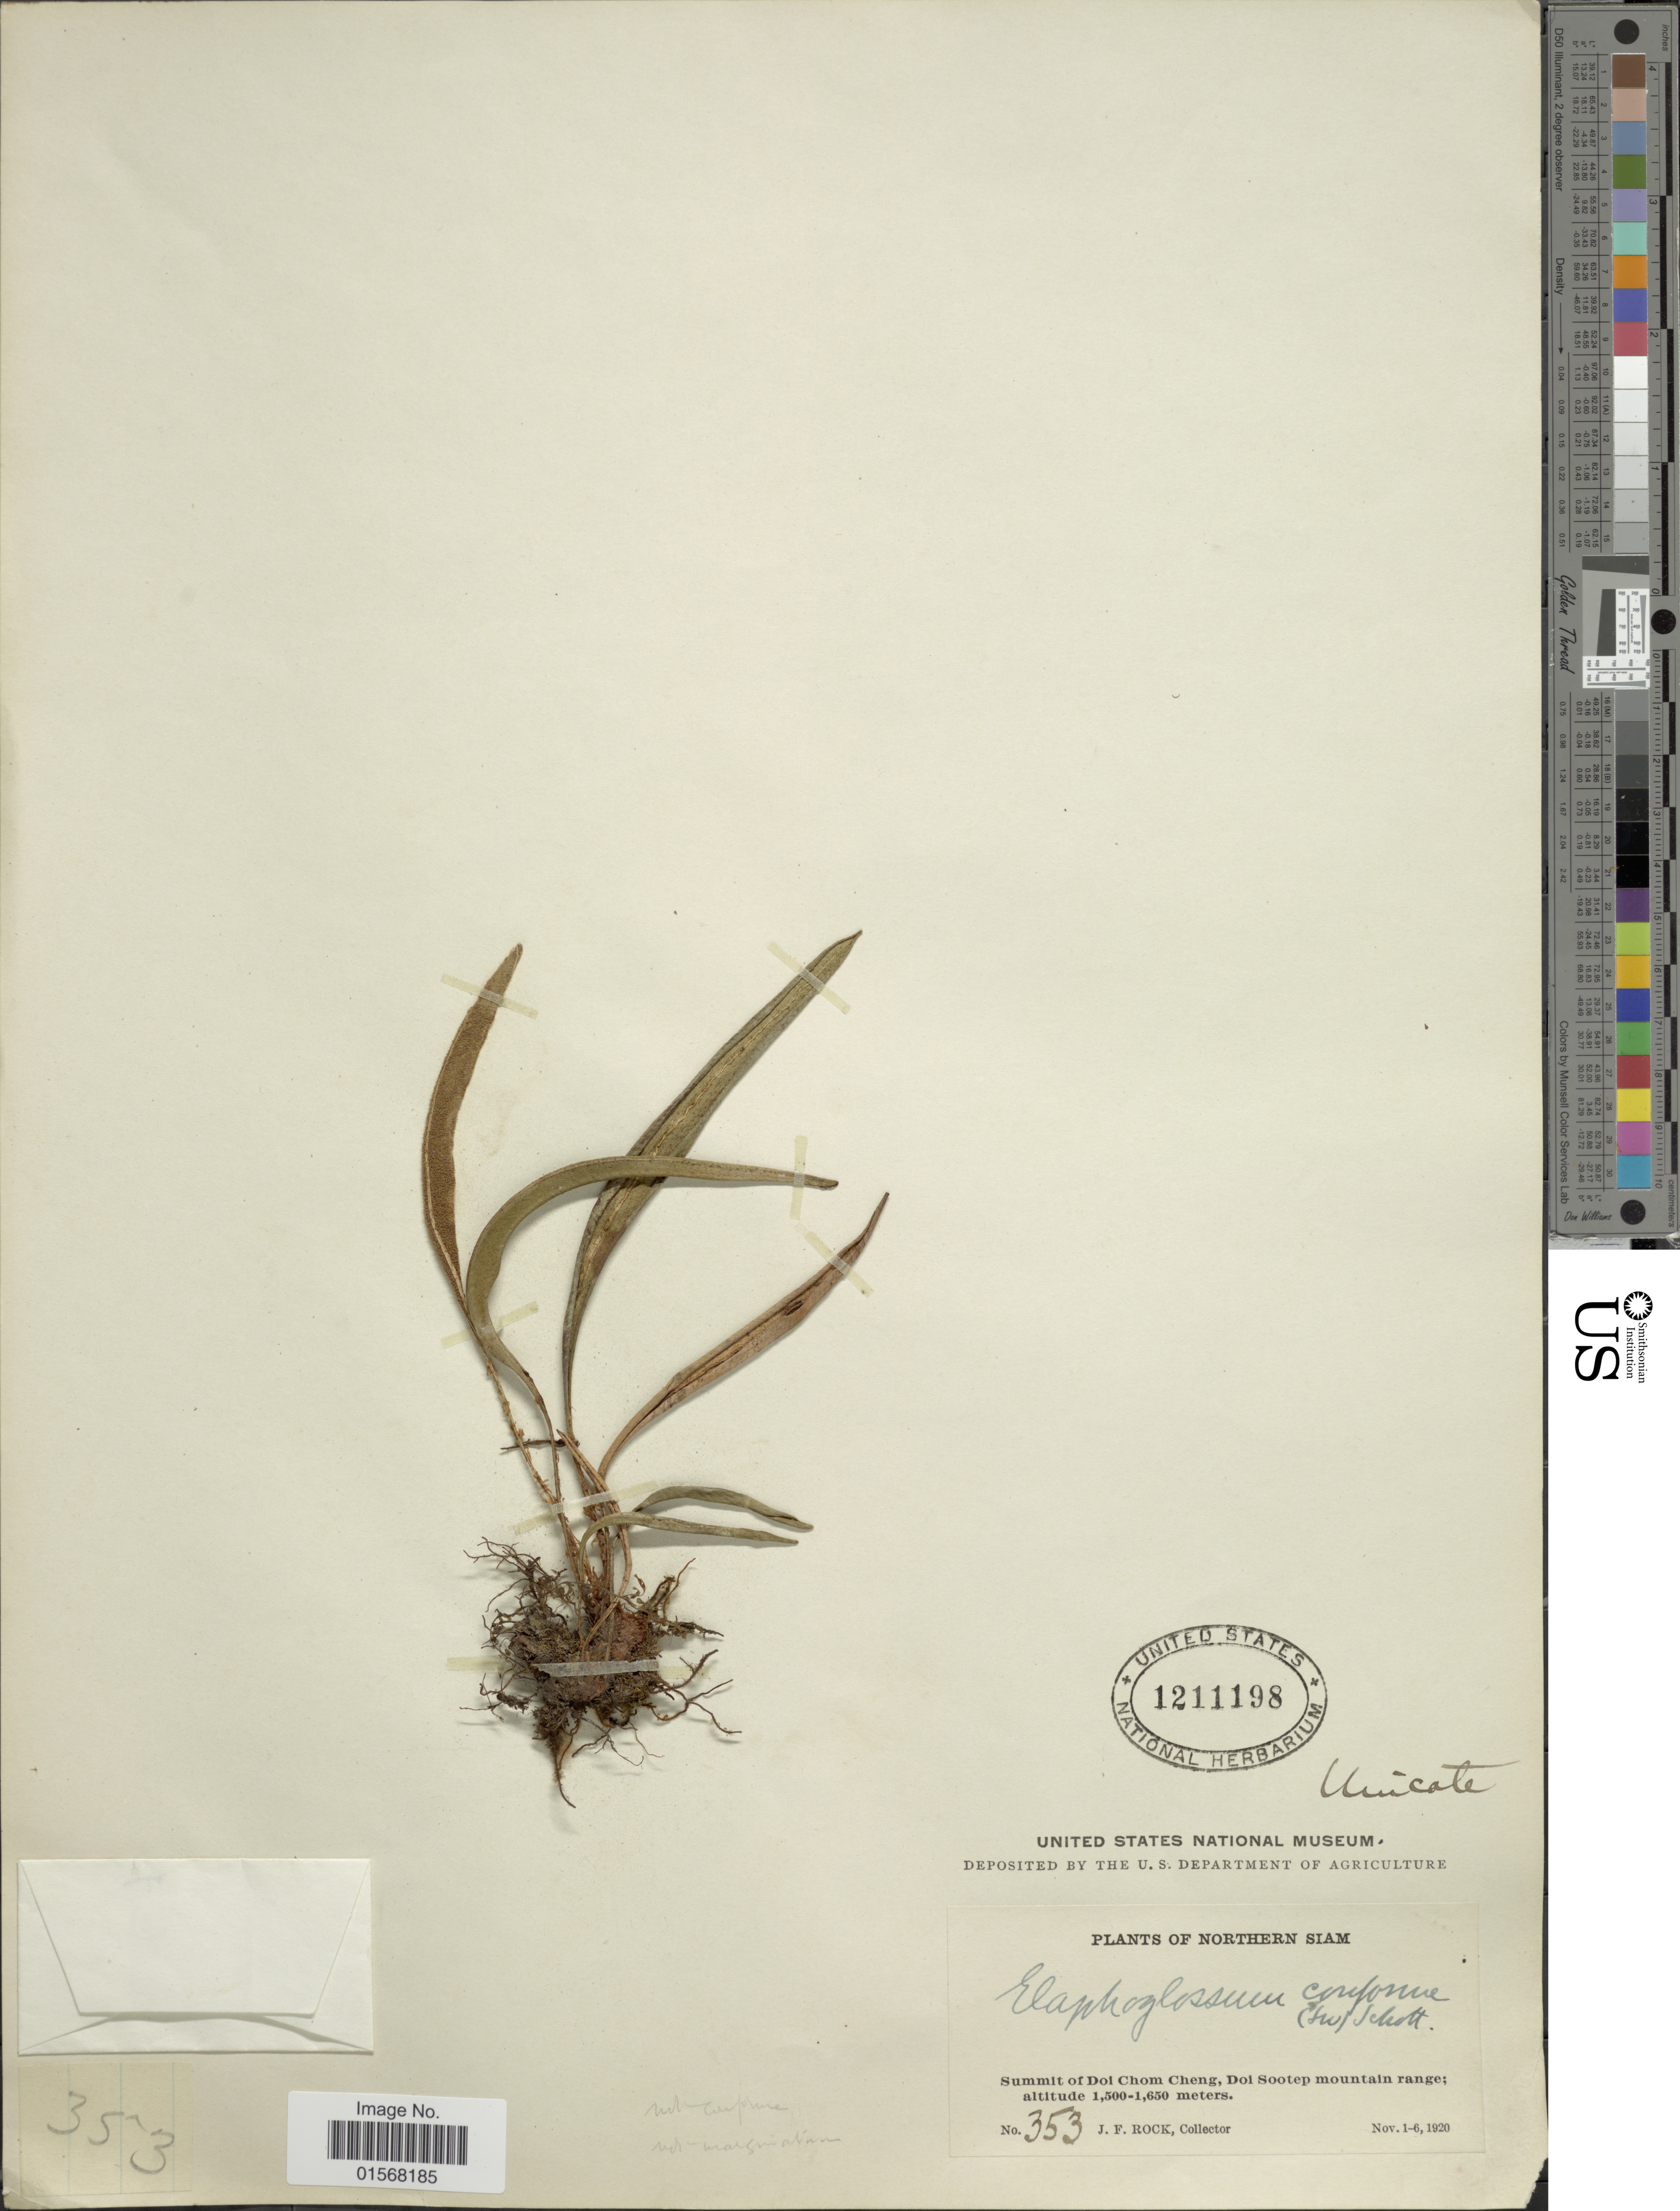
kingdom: Plantae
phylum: Tracheophyta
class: Polypodiopsida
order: Polypodiales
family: Dryopteridaceae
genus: Elaphoglossum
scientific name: Elaphoglossum sp.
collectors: J. Rock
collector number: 353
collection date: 1920-11-01/1920-11-06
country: Thailand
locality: Northern Siam, summit of Doi Chom Cheng, Doi Sootep mountain range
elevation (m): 1500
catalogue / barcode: US 1211198